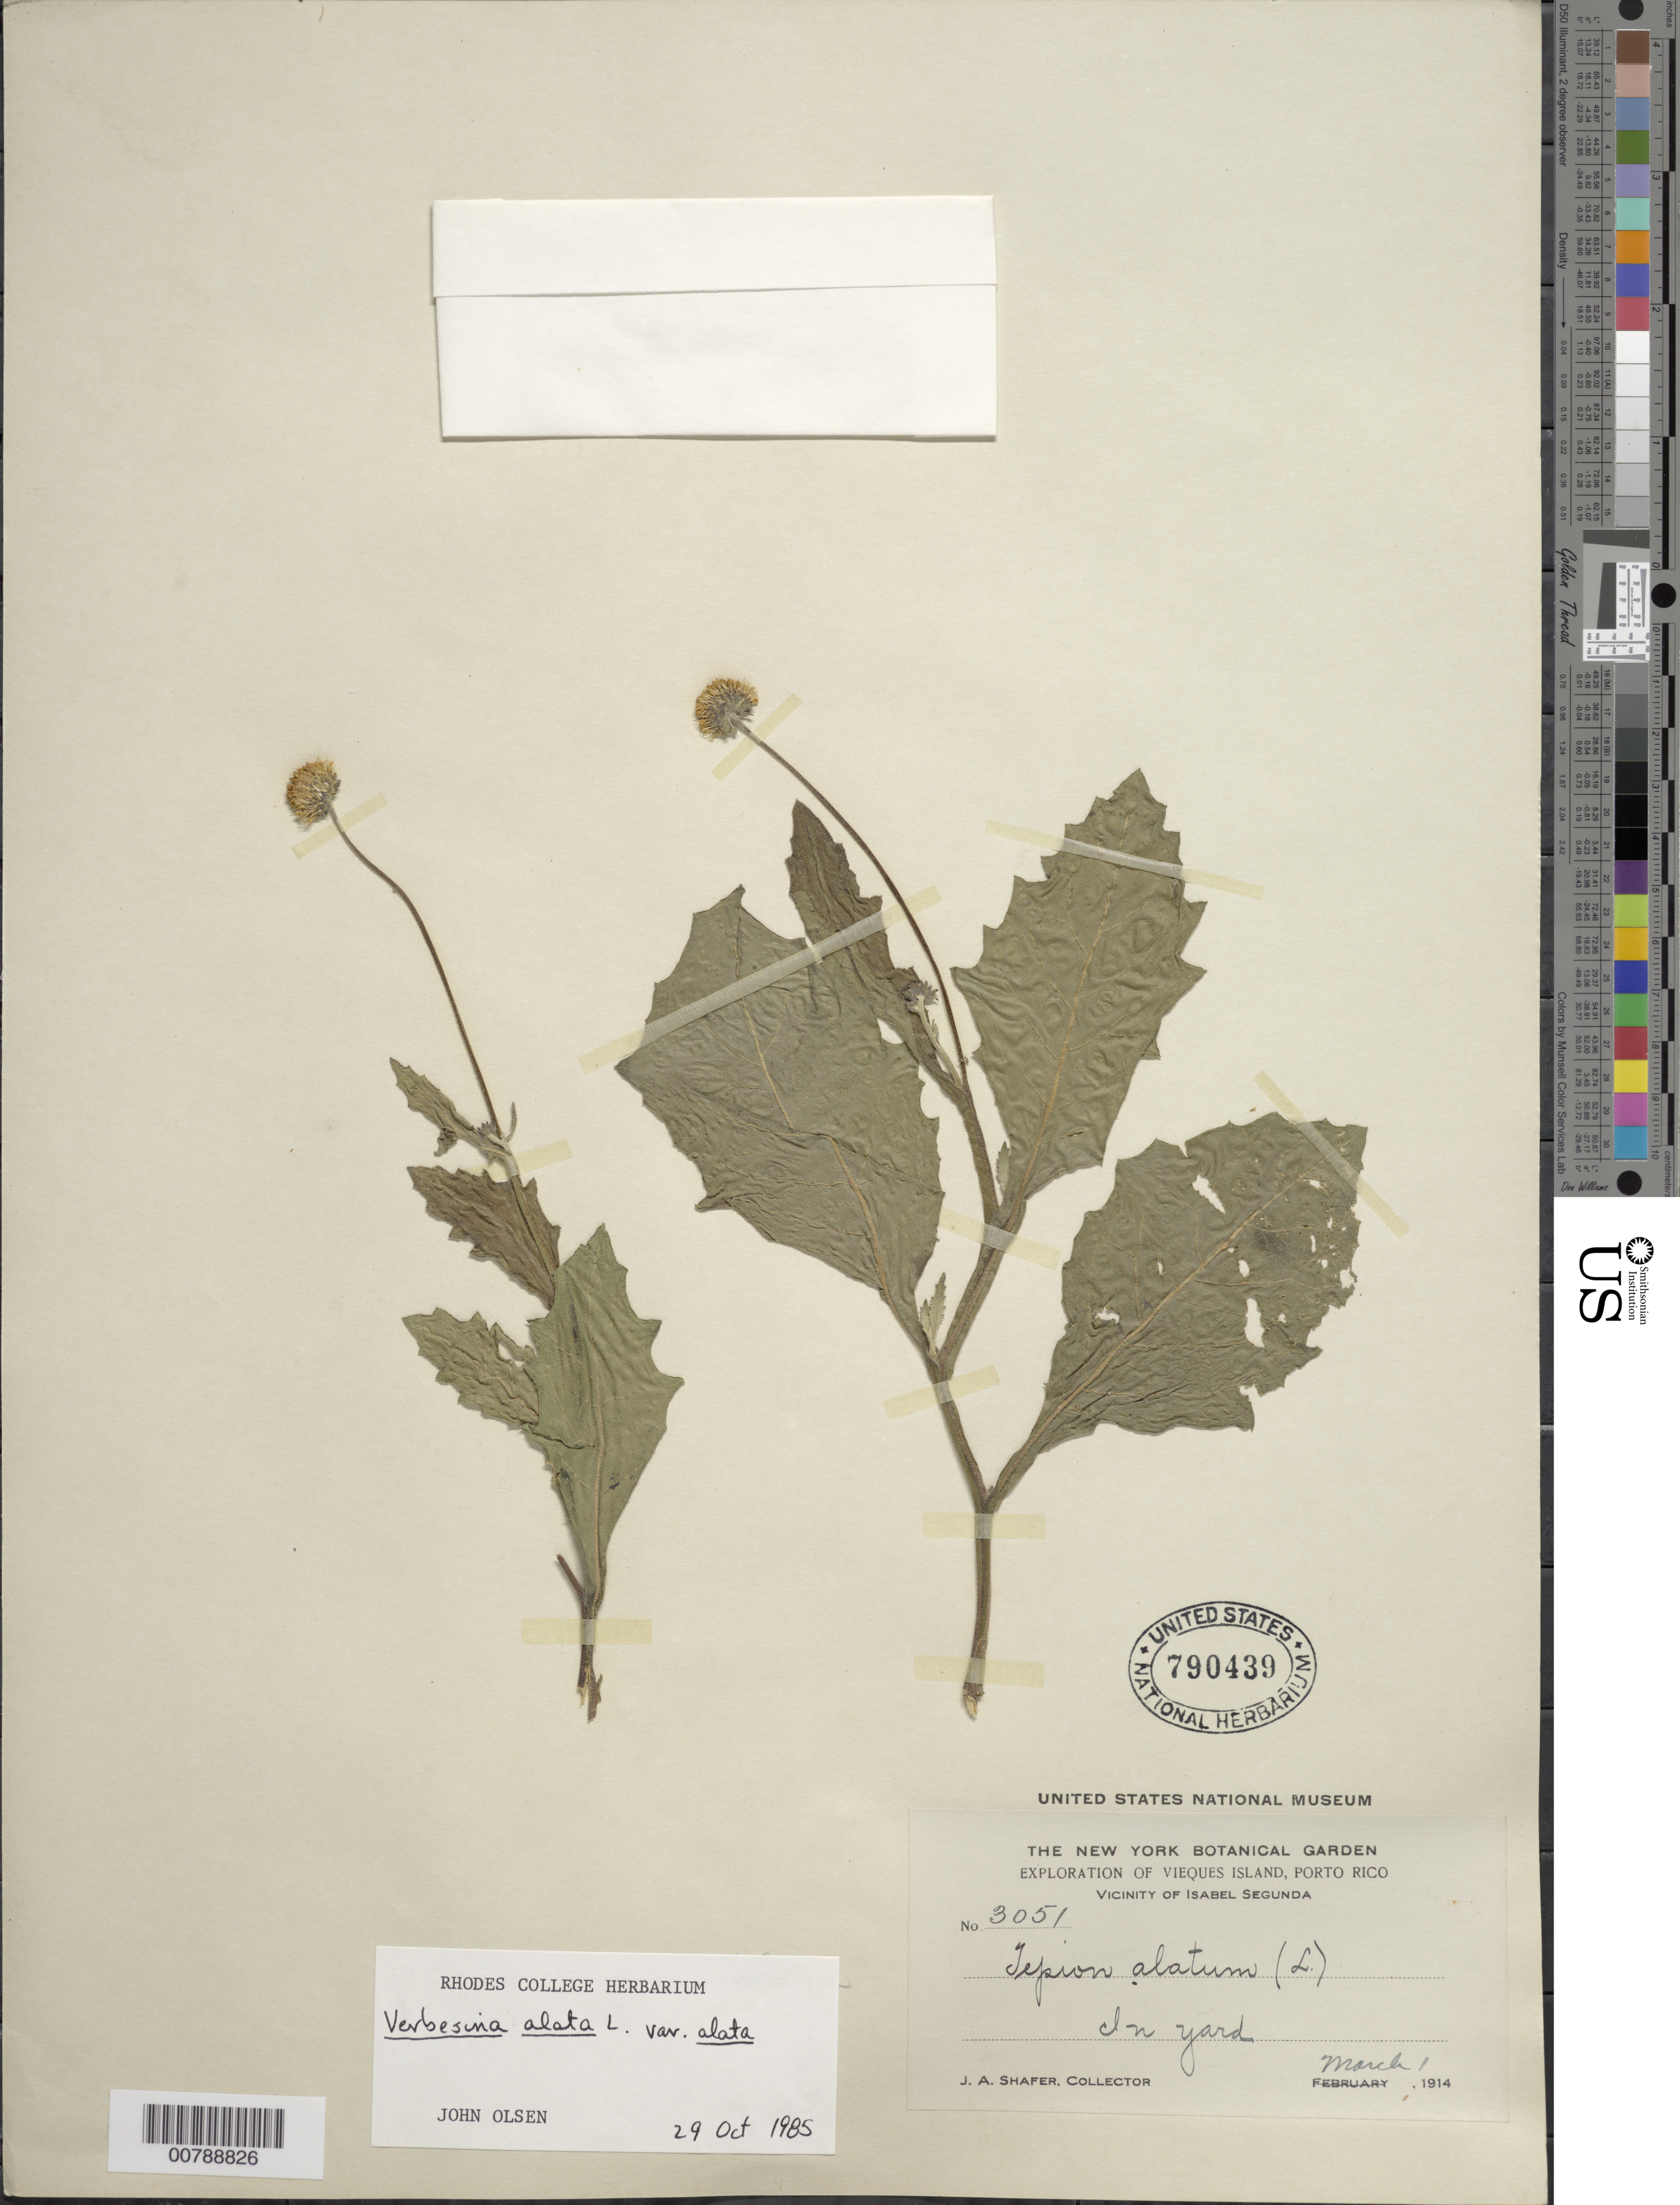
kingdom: Plantae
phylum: Tracheophyta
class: Magnoliopsida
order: Asterales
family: Asteraceae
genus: Verbesina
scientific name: Verbesina alata var. alata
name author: L.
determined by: Olsen, J.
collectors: J. A. Shafer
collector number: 3051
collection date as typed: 01 Mar 1914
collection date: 1914-03-01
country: Puerto Rico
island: Vieques I.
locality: Vicinity of Isabel Segunda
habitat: In yard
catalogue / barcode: US 790439